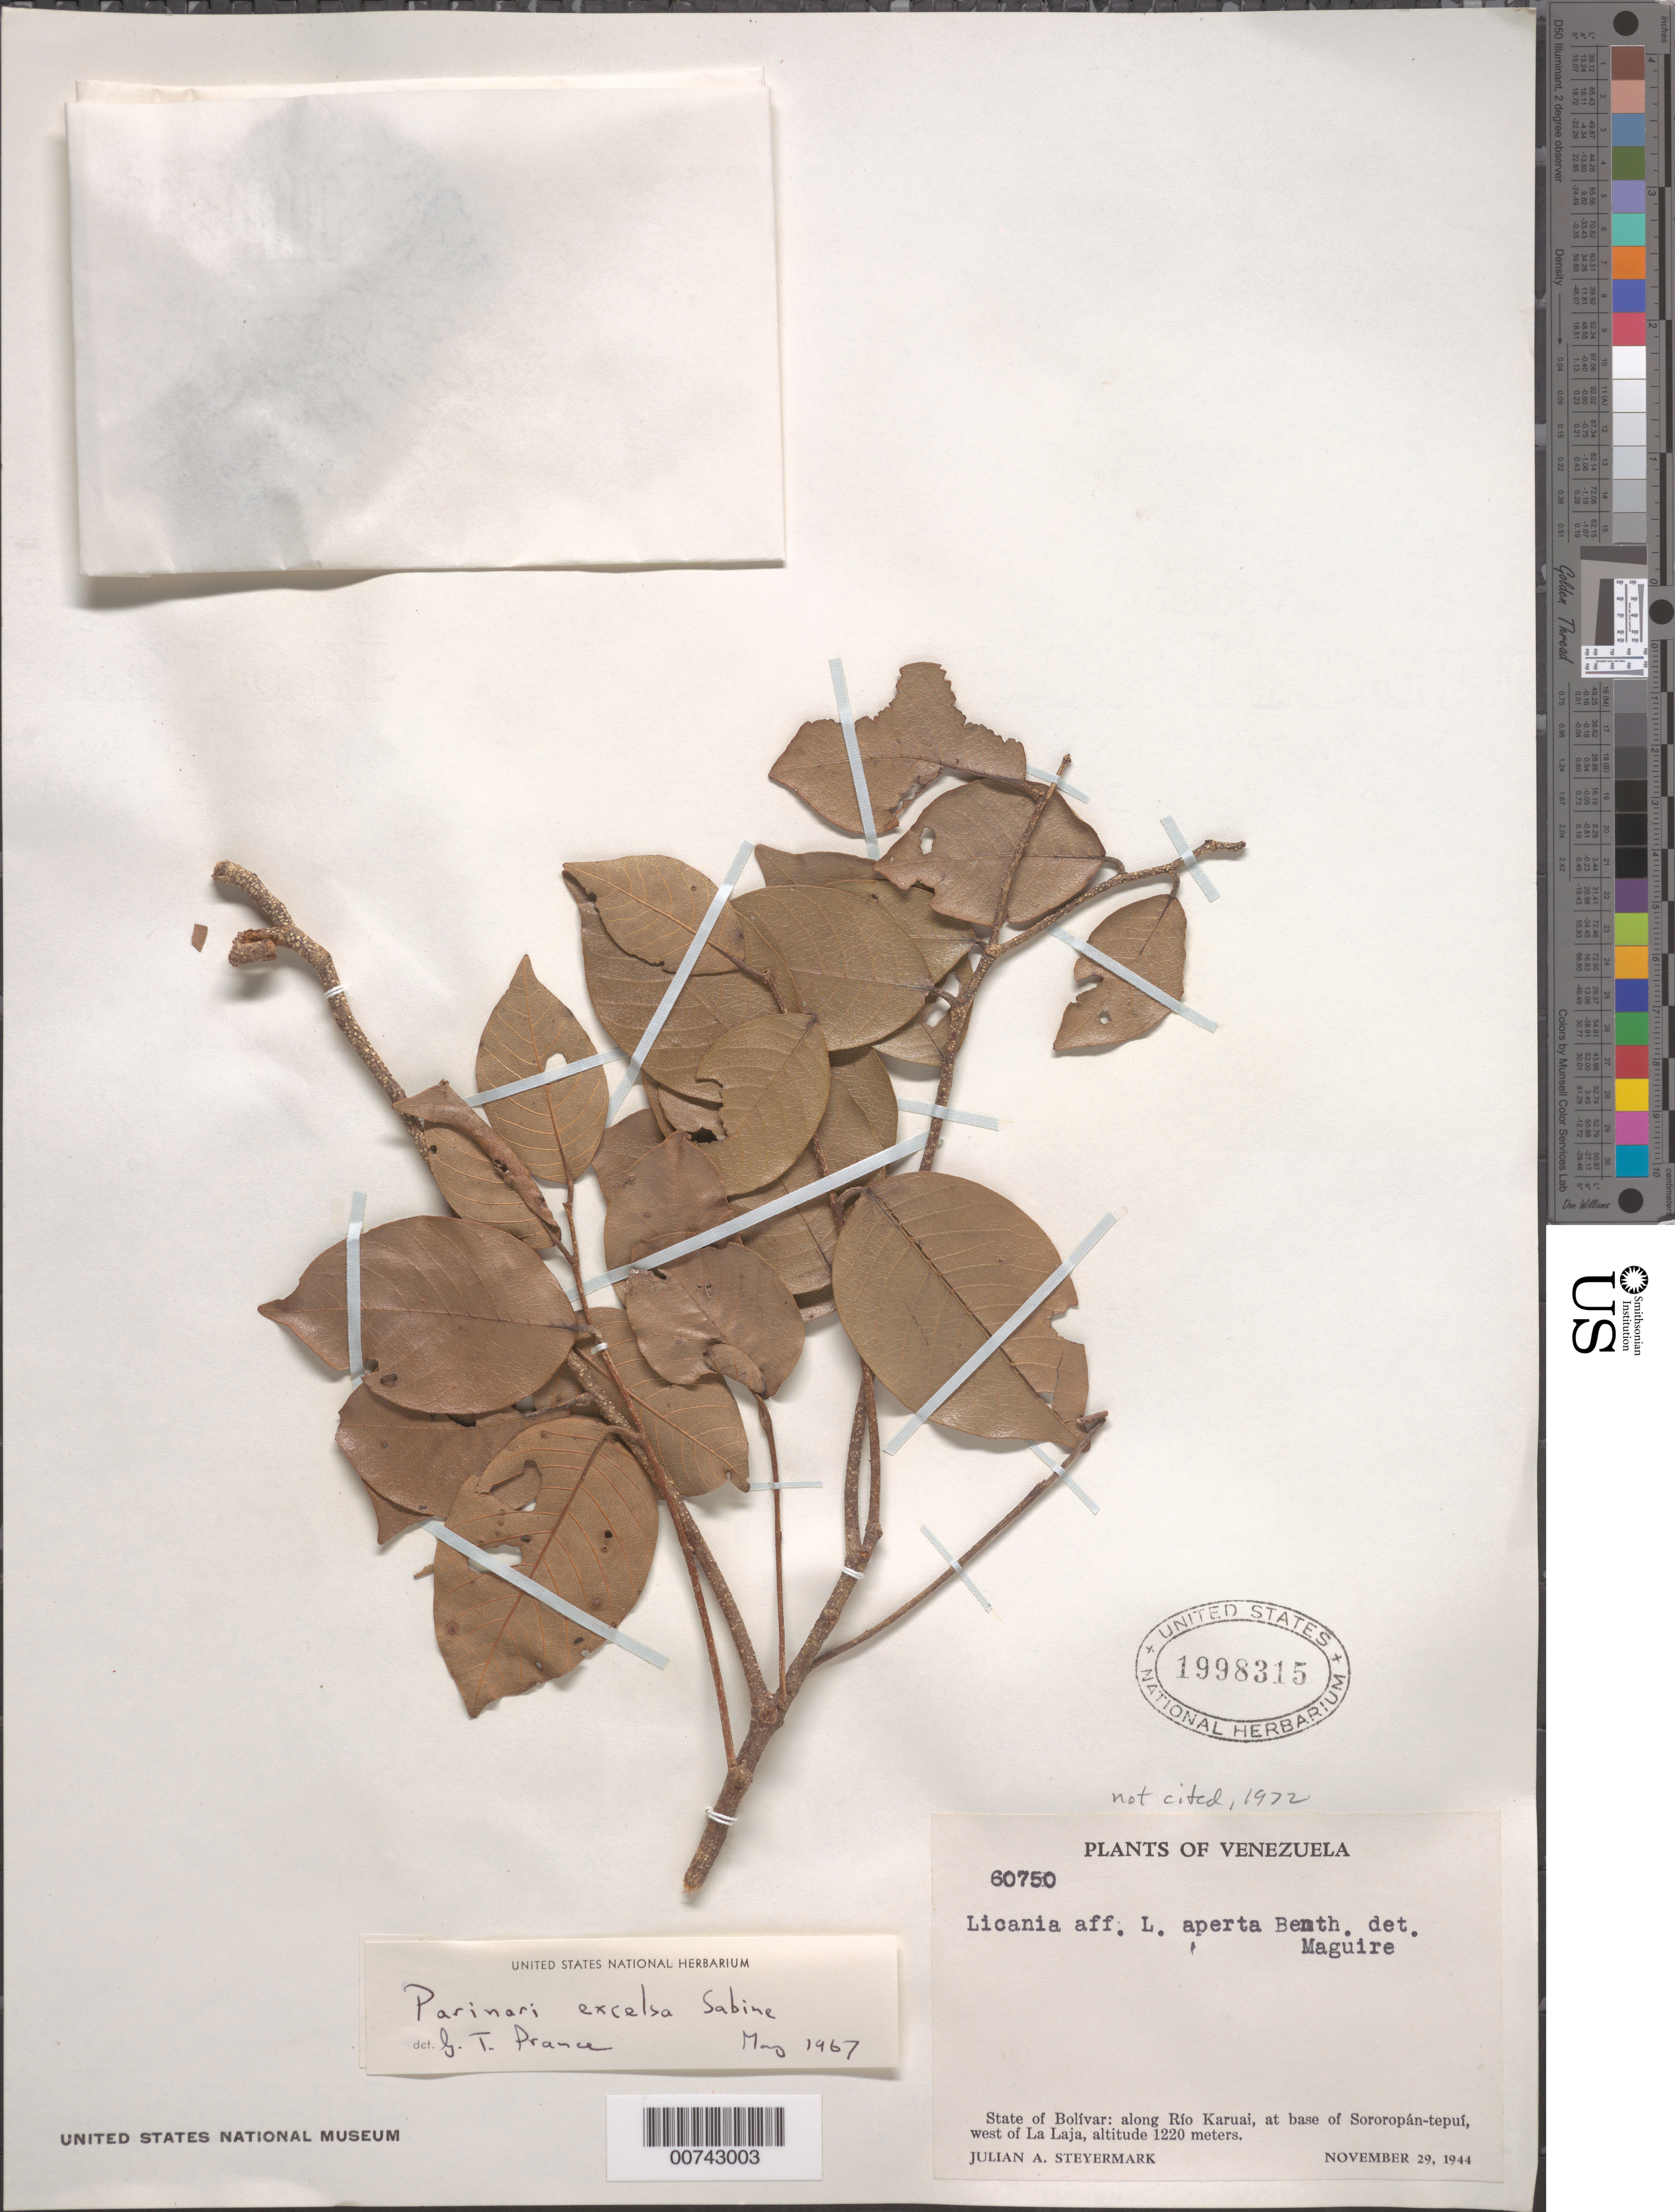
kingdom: Plantae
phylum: Tracheophyta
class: Magnoliopsida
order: Malpighiales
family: Chrysobalanaceae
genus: Parinari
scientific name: Parinari excelsa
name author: Sabine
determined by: Prance, G. T.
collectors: J. Steyermark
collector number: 60750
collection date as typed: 29-Nov-44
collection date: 1944-11-29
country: Venezuela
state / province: Bolívar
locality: Río Karuai, base of Sororopán-tepuí, W of La Laja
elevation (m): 1220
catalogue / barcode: US 1998315